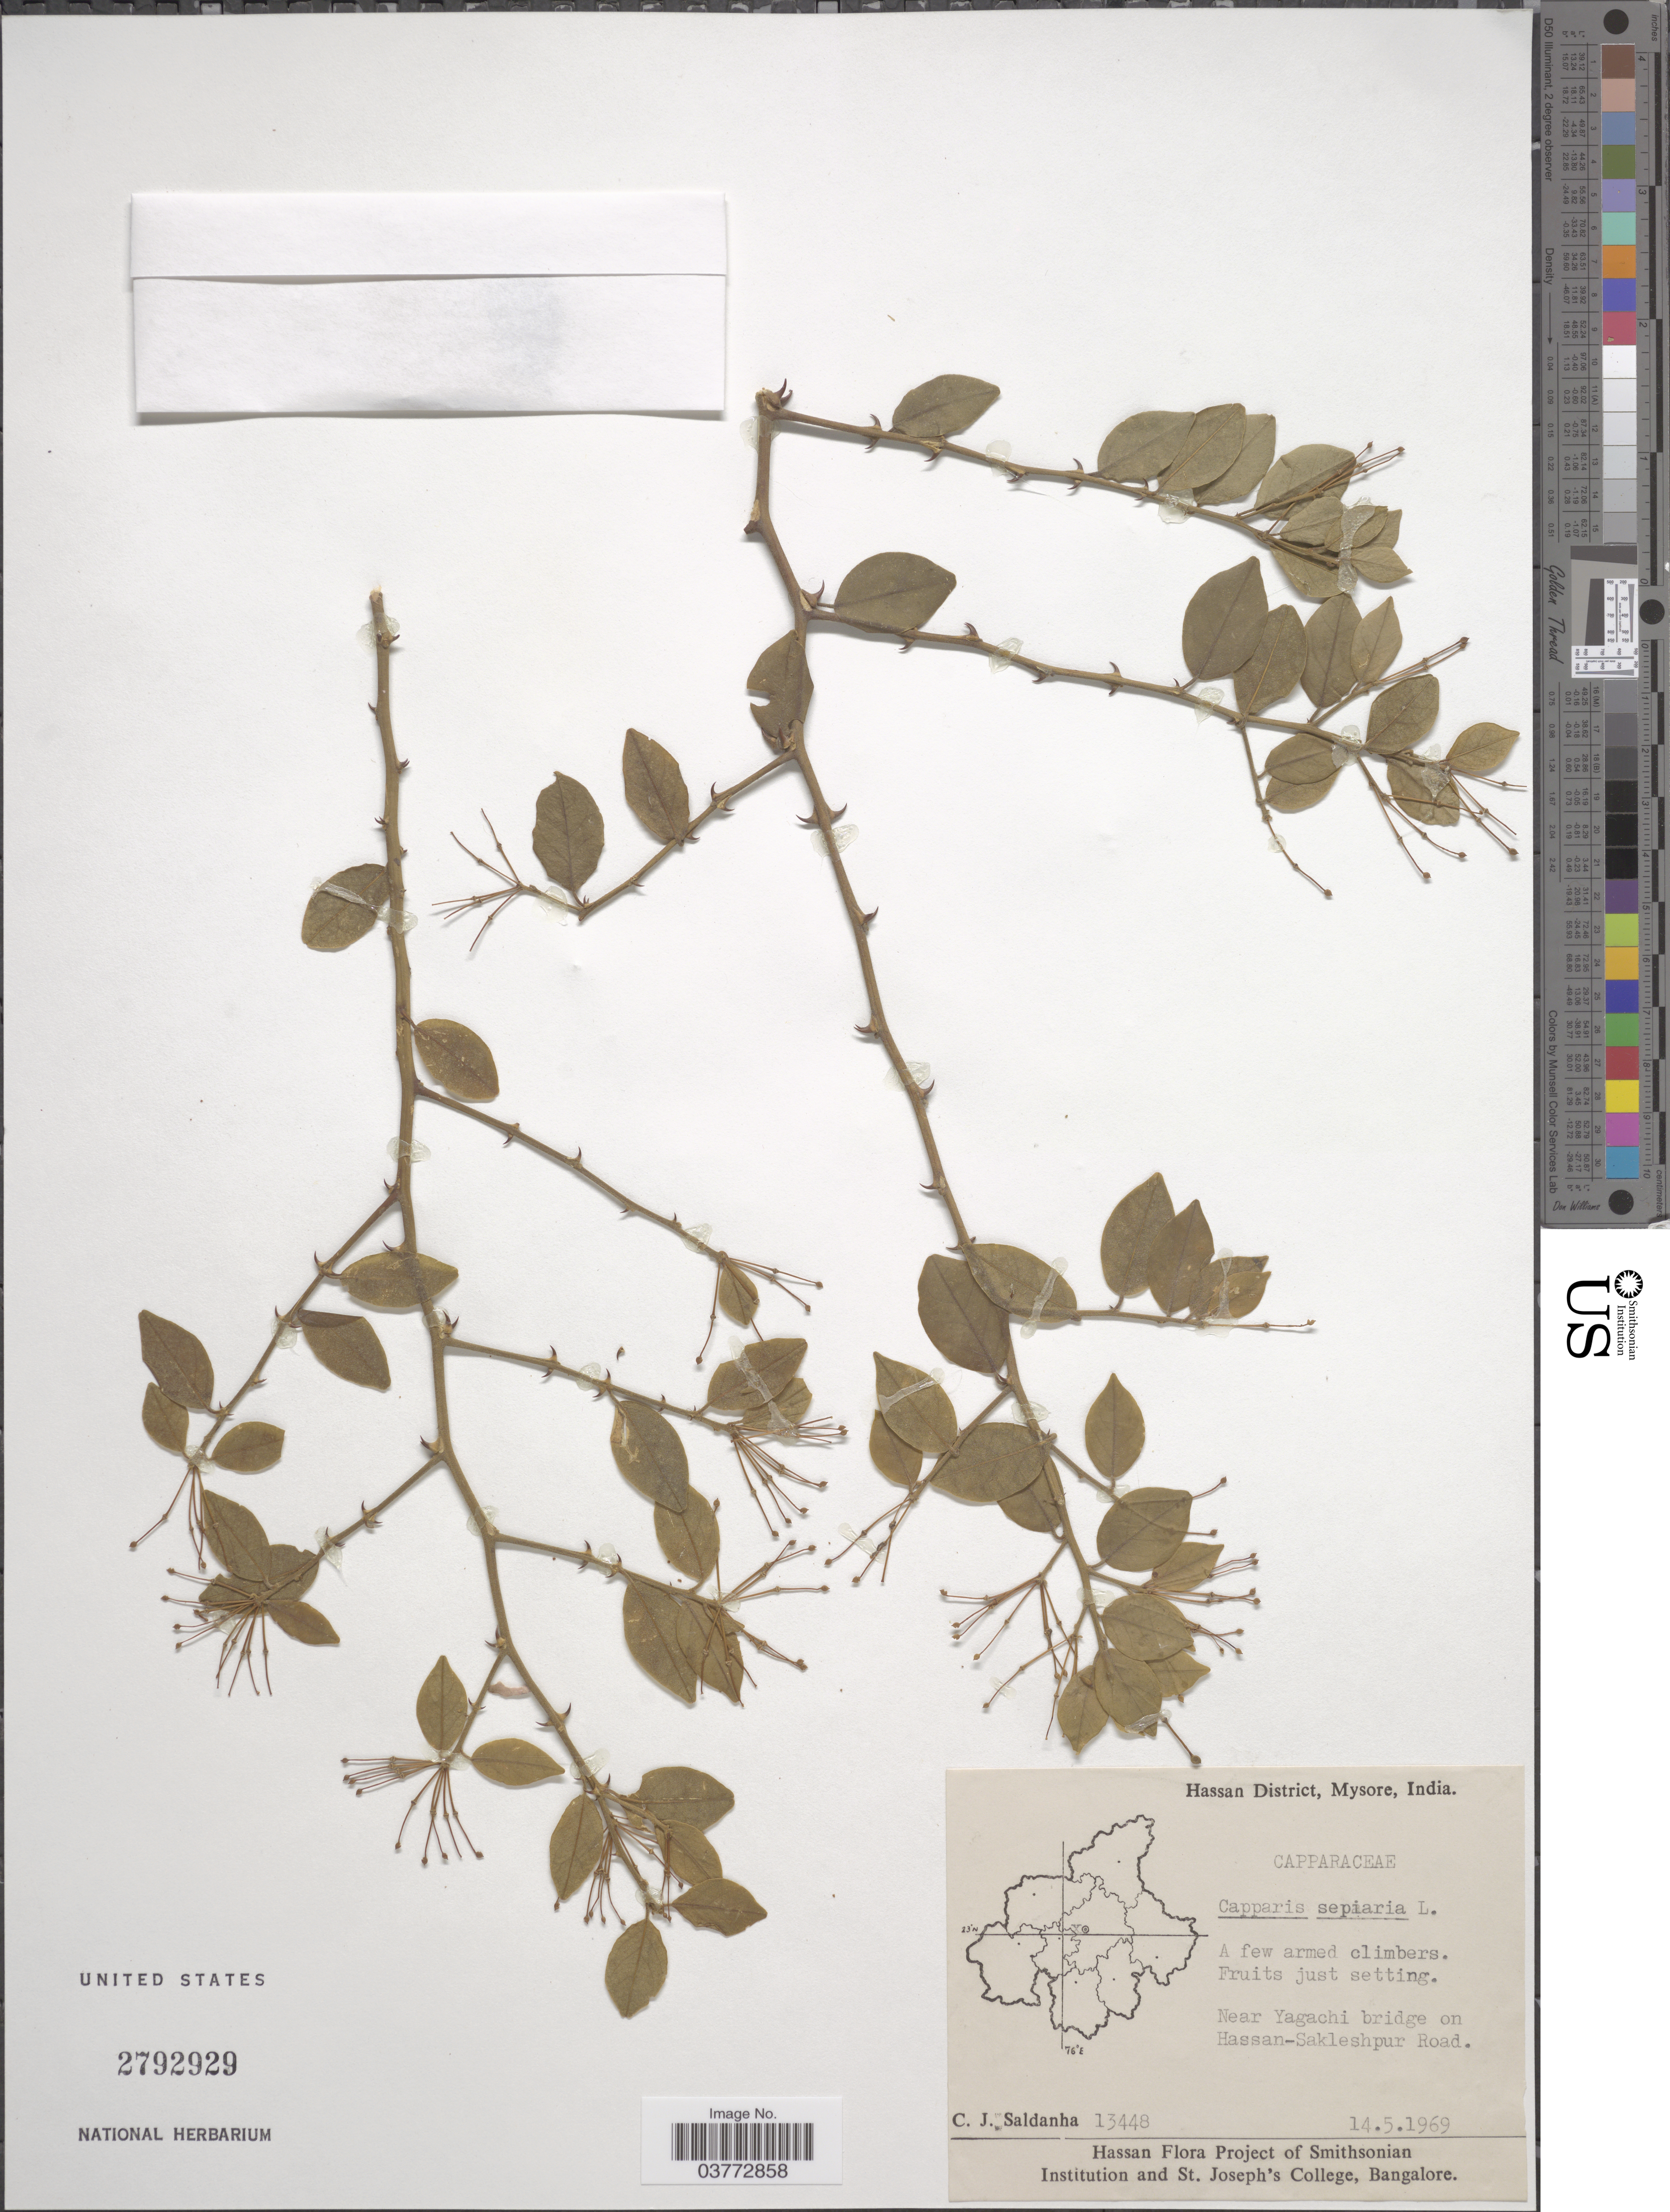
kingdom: Plantae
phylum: Tracheophyta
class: Magnoliopsida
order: Brassicales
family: Capparaceae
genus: Capparis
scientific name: Capparis sepiaria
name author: L.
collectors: C. J. Saldanha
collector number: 13448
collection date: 1969-05-14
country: India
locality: Hassan District, Mysore. Near Yagachi bridge on Hassan-Sakleshpur Road.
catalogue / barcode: US 2792929